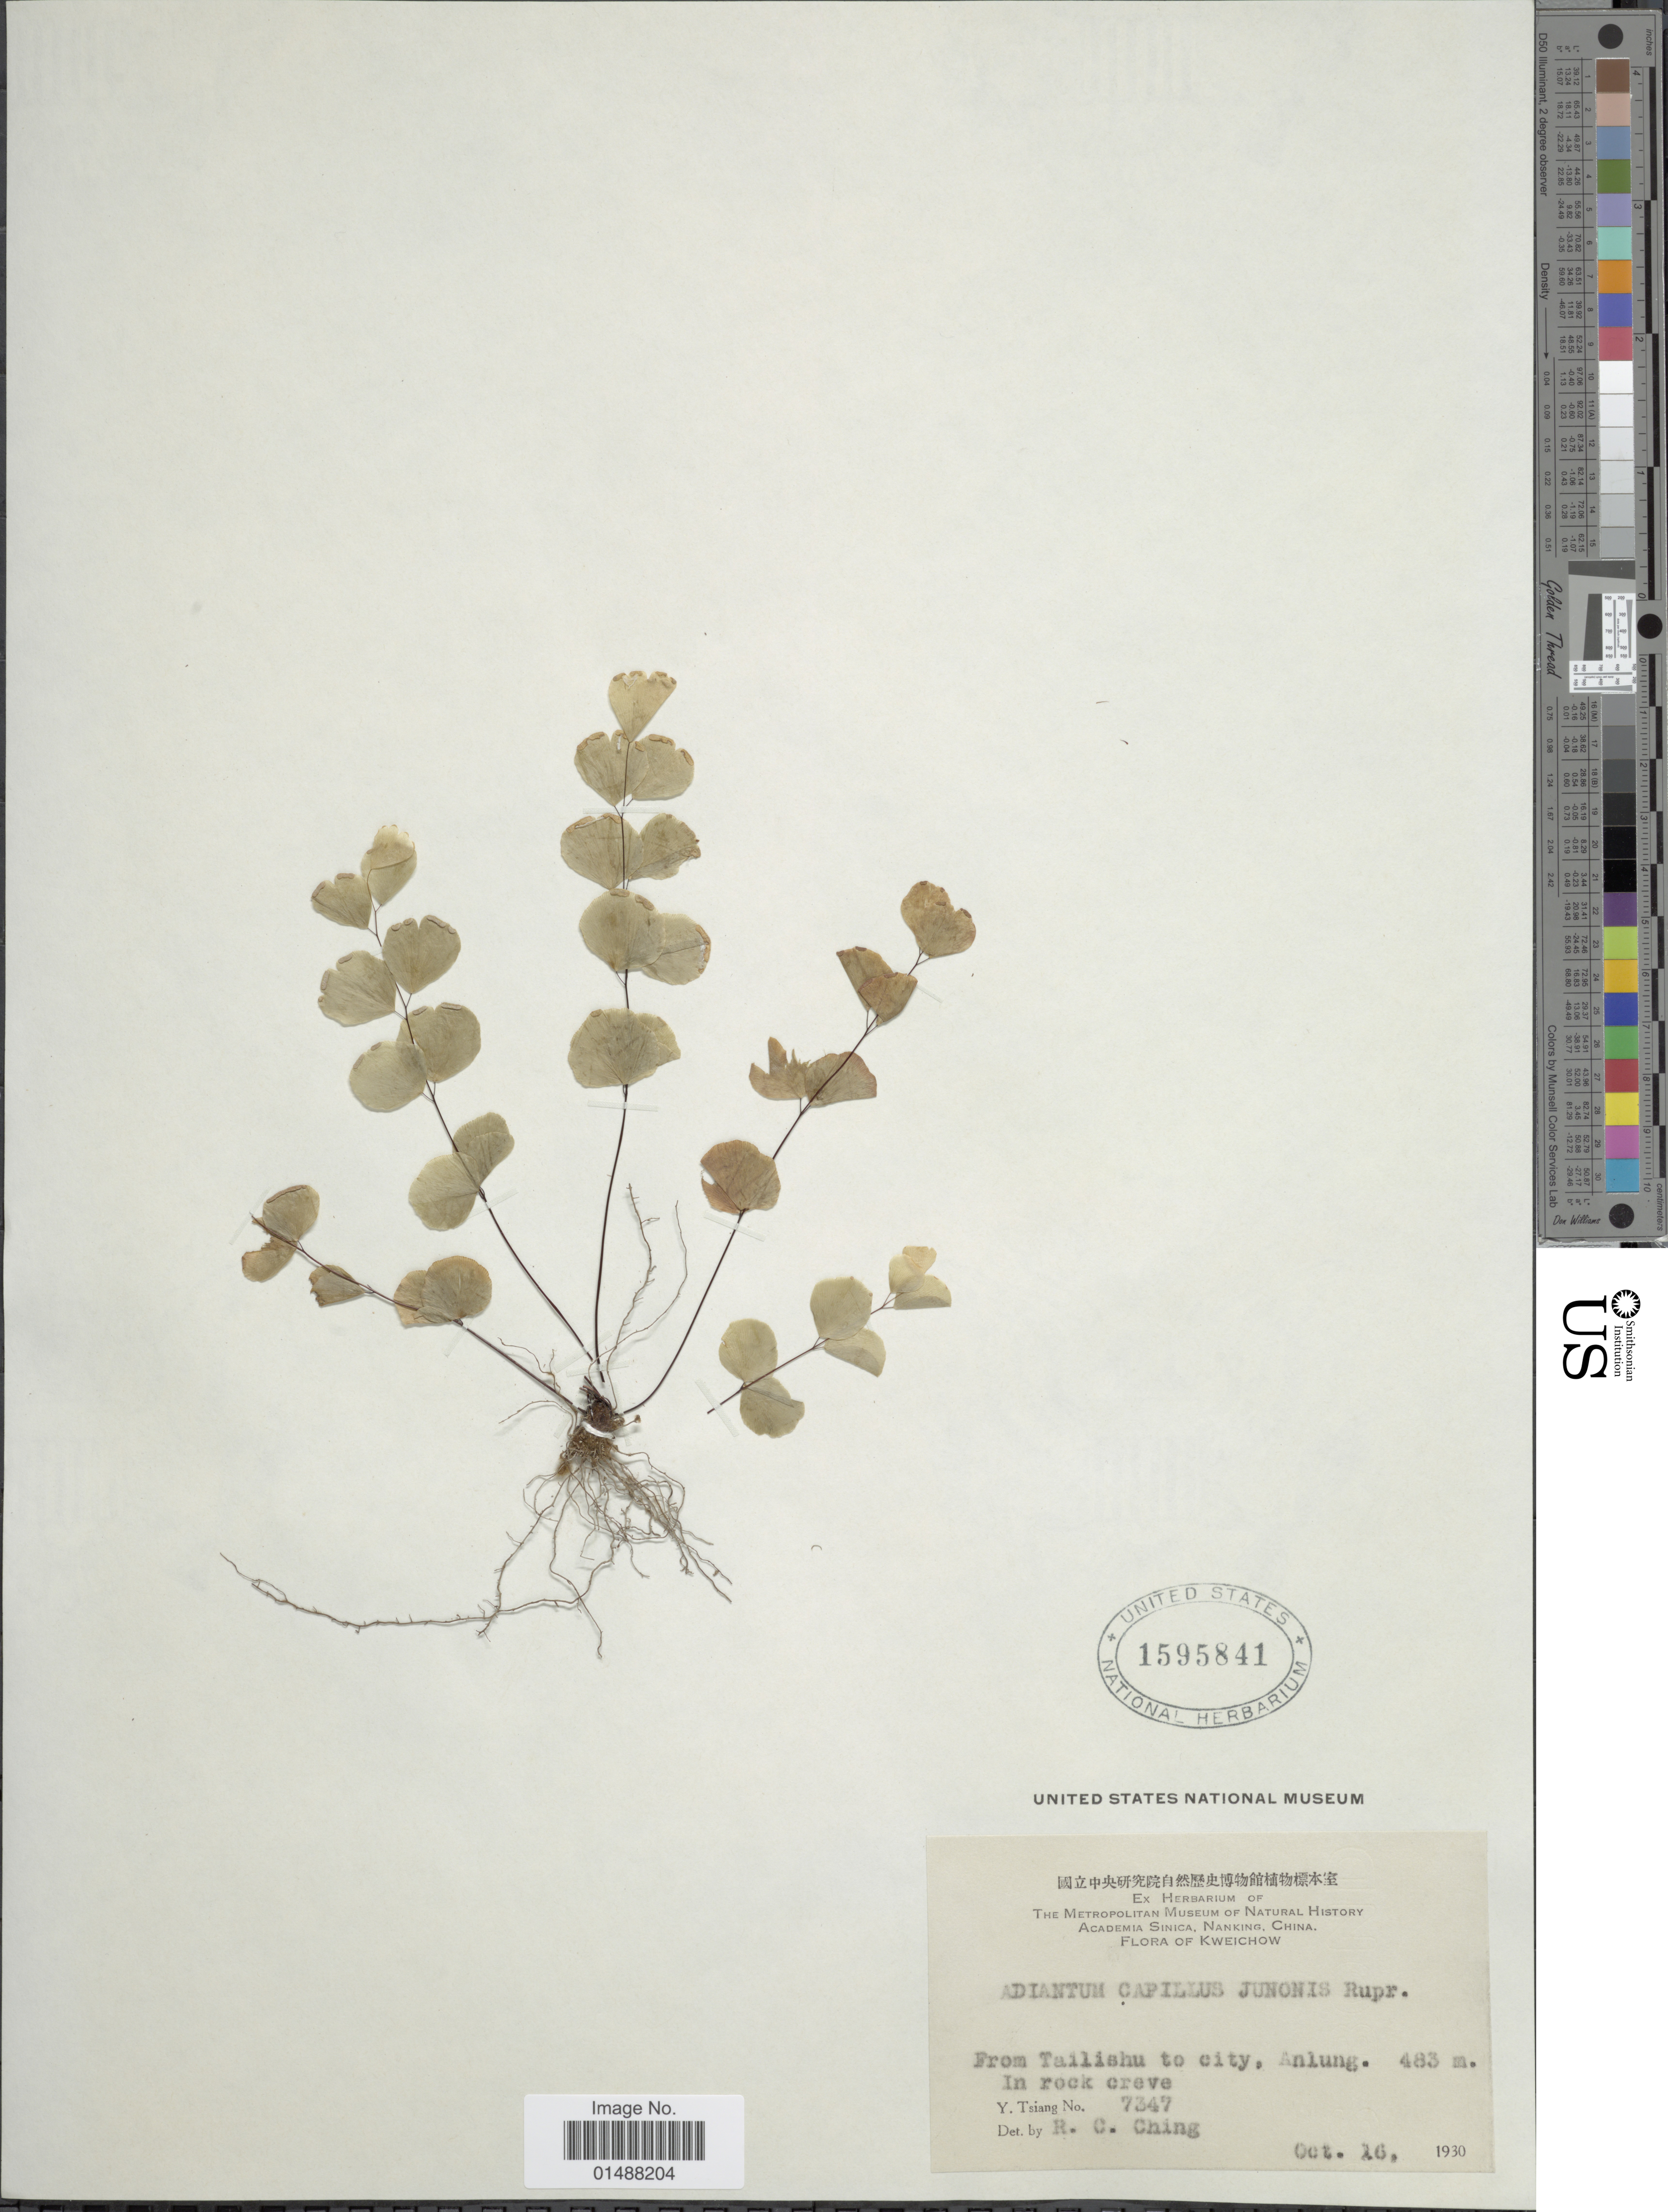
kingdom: Plantae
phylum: Tracheophyta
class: Polypodiopsida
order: Polypodiales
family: Pteridaceae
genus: Adiantum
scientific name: Adiantum capillus-junonis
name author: Rupr.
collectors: Y. Tsiang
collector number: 7347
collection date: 1930-10-16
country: China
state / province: Guizhou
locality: Kweichow, From Tailishu to city, Anlung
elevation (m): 483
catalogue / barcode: US 1595841